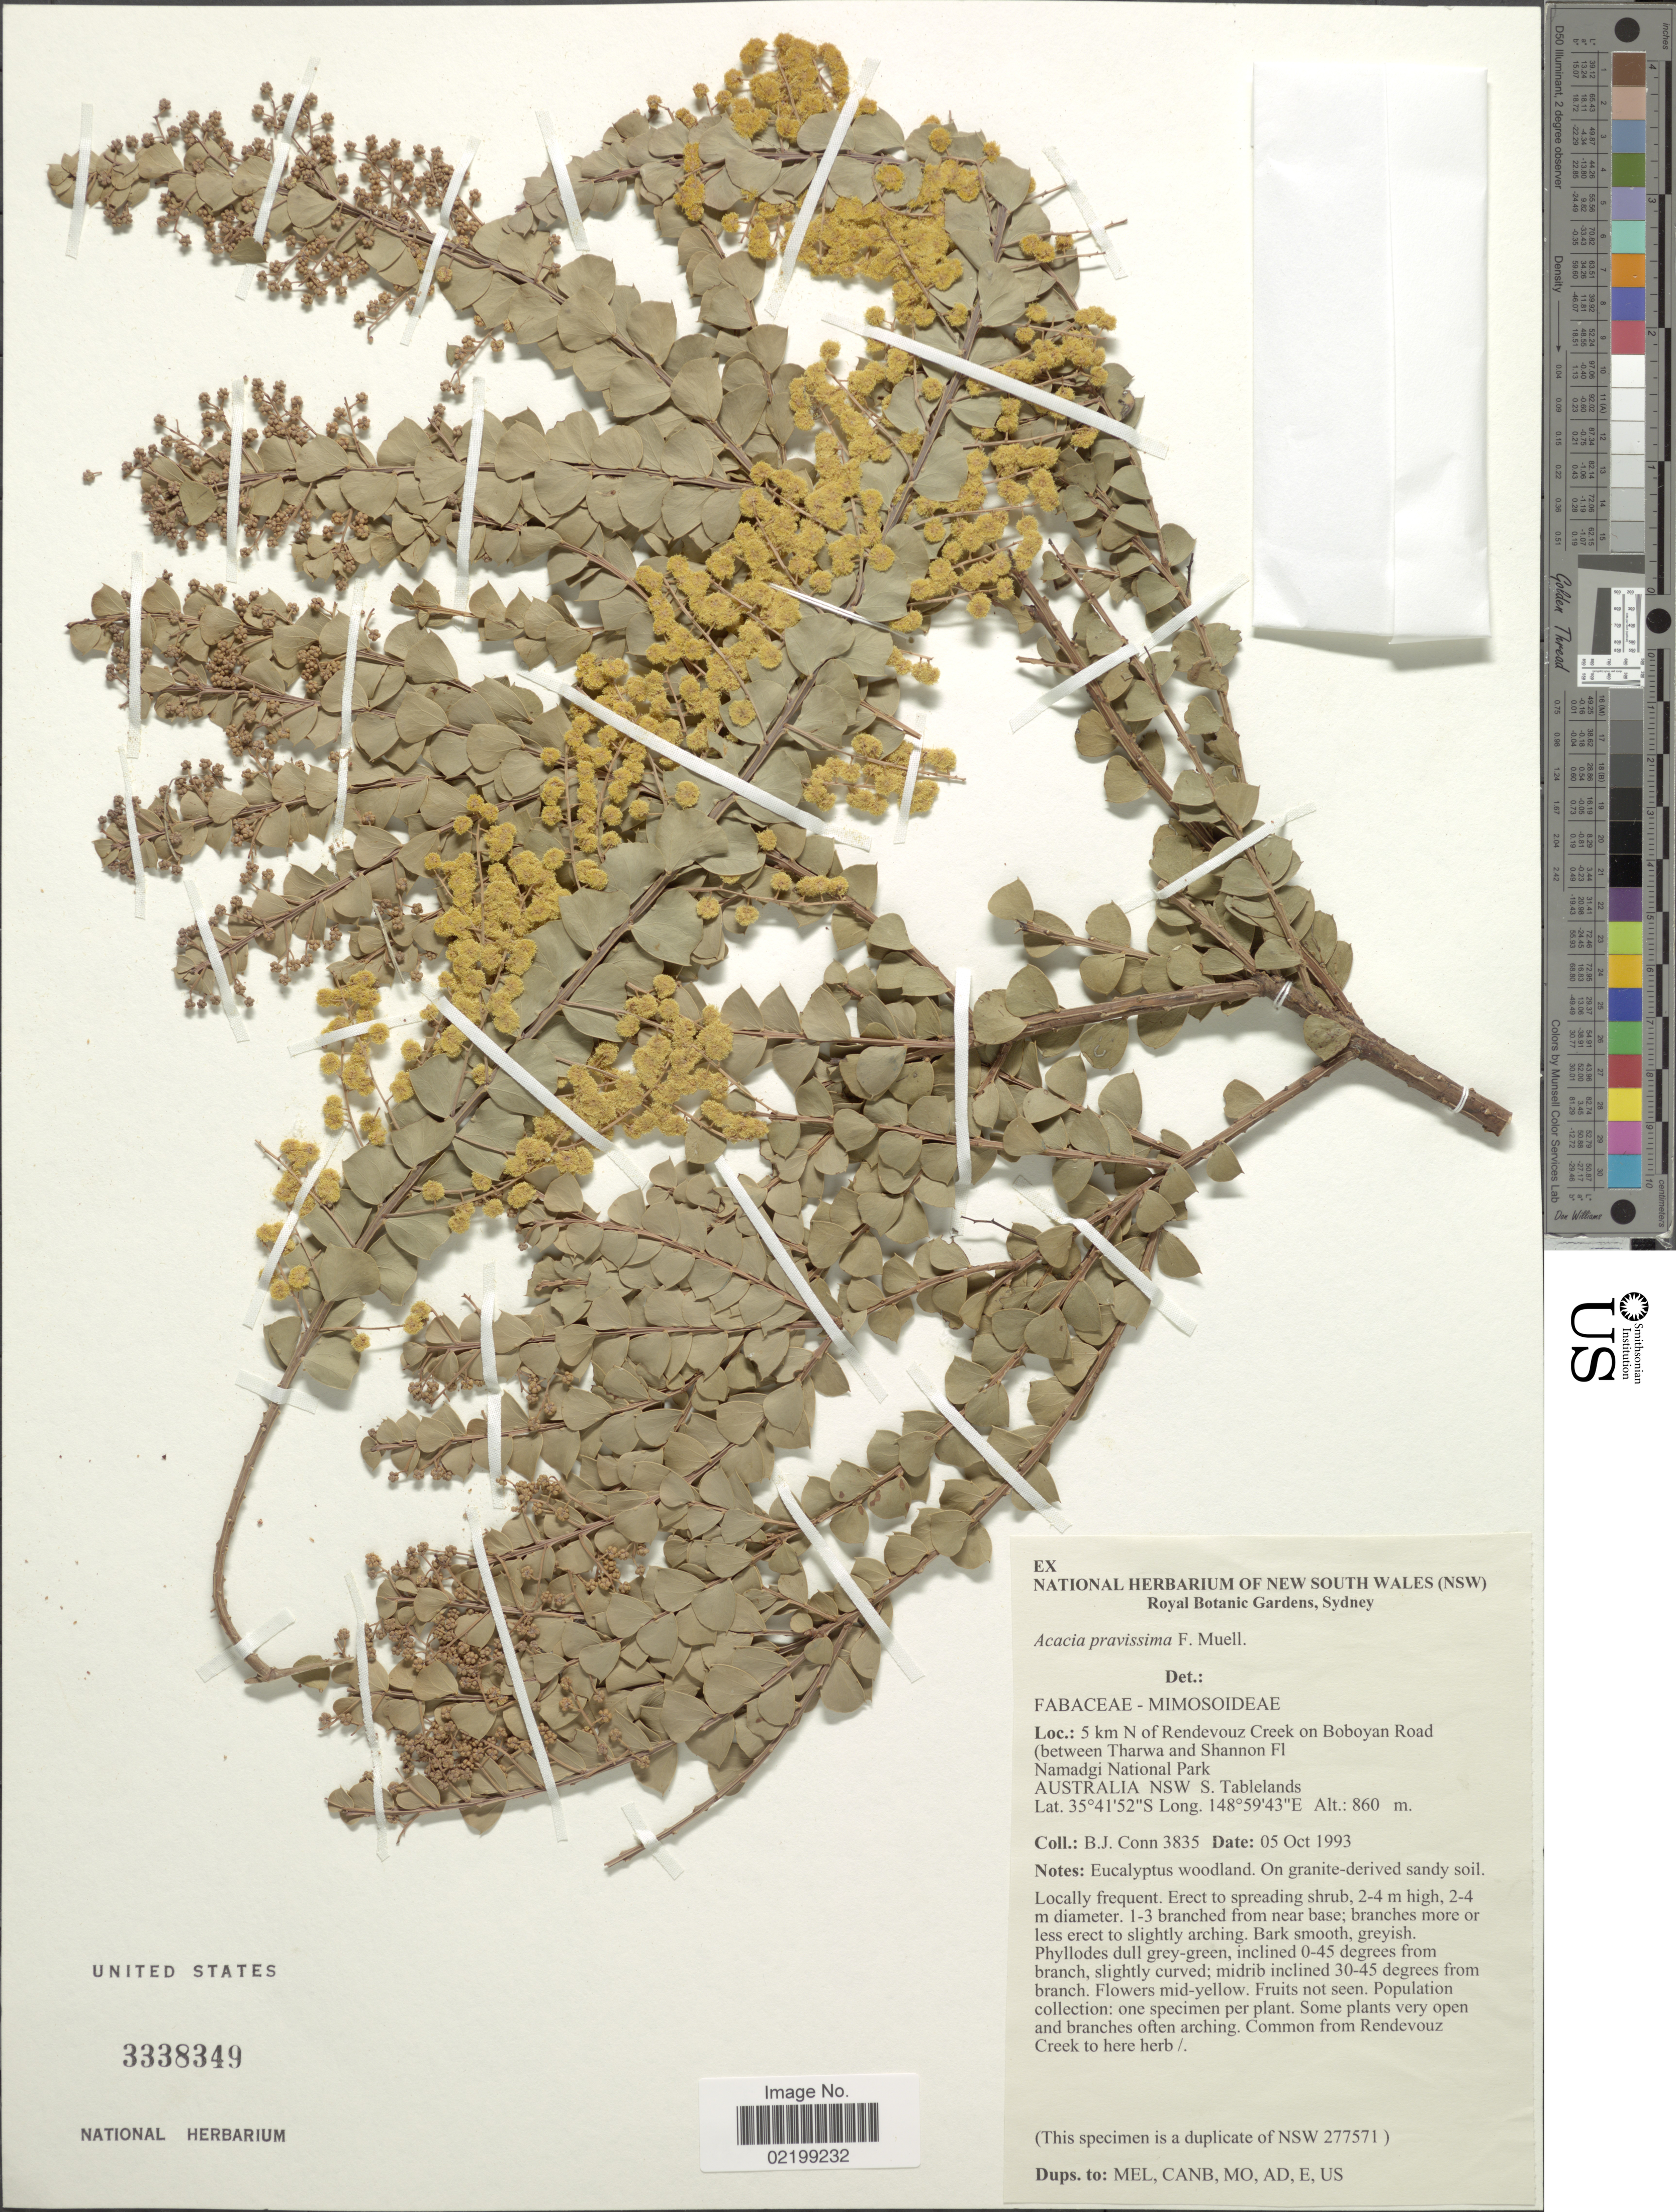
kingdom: Plantae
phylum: Tracheophyta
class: Magnoliopsida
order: Fabales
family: Fabaceae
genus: Acacia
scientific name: Acacia pravissima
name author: F. Muell.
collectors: B. Conn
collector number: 3835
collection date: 1993-10-05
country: Australia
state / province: New South Wales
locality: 5 km N of Rendevouz Creek on Boboyan Road (between Tharwa and Shannon Fl Namadgi national Park, S. Tablelands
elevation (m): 860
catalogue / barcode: US 3338349